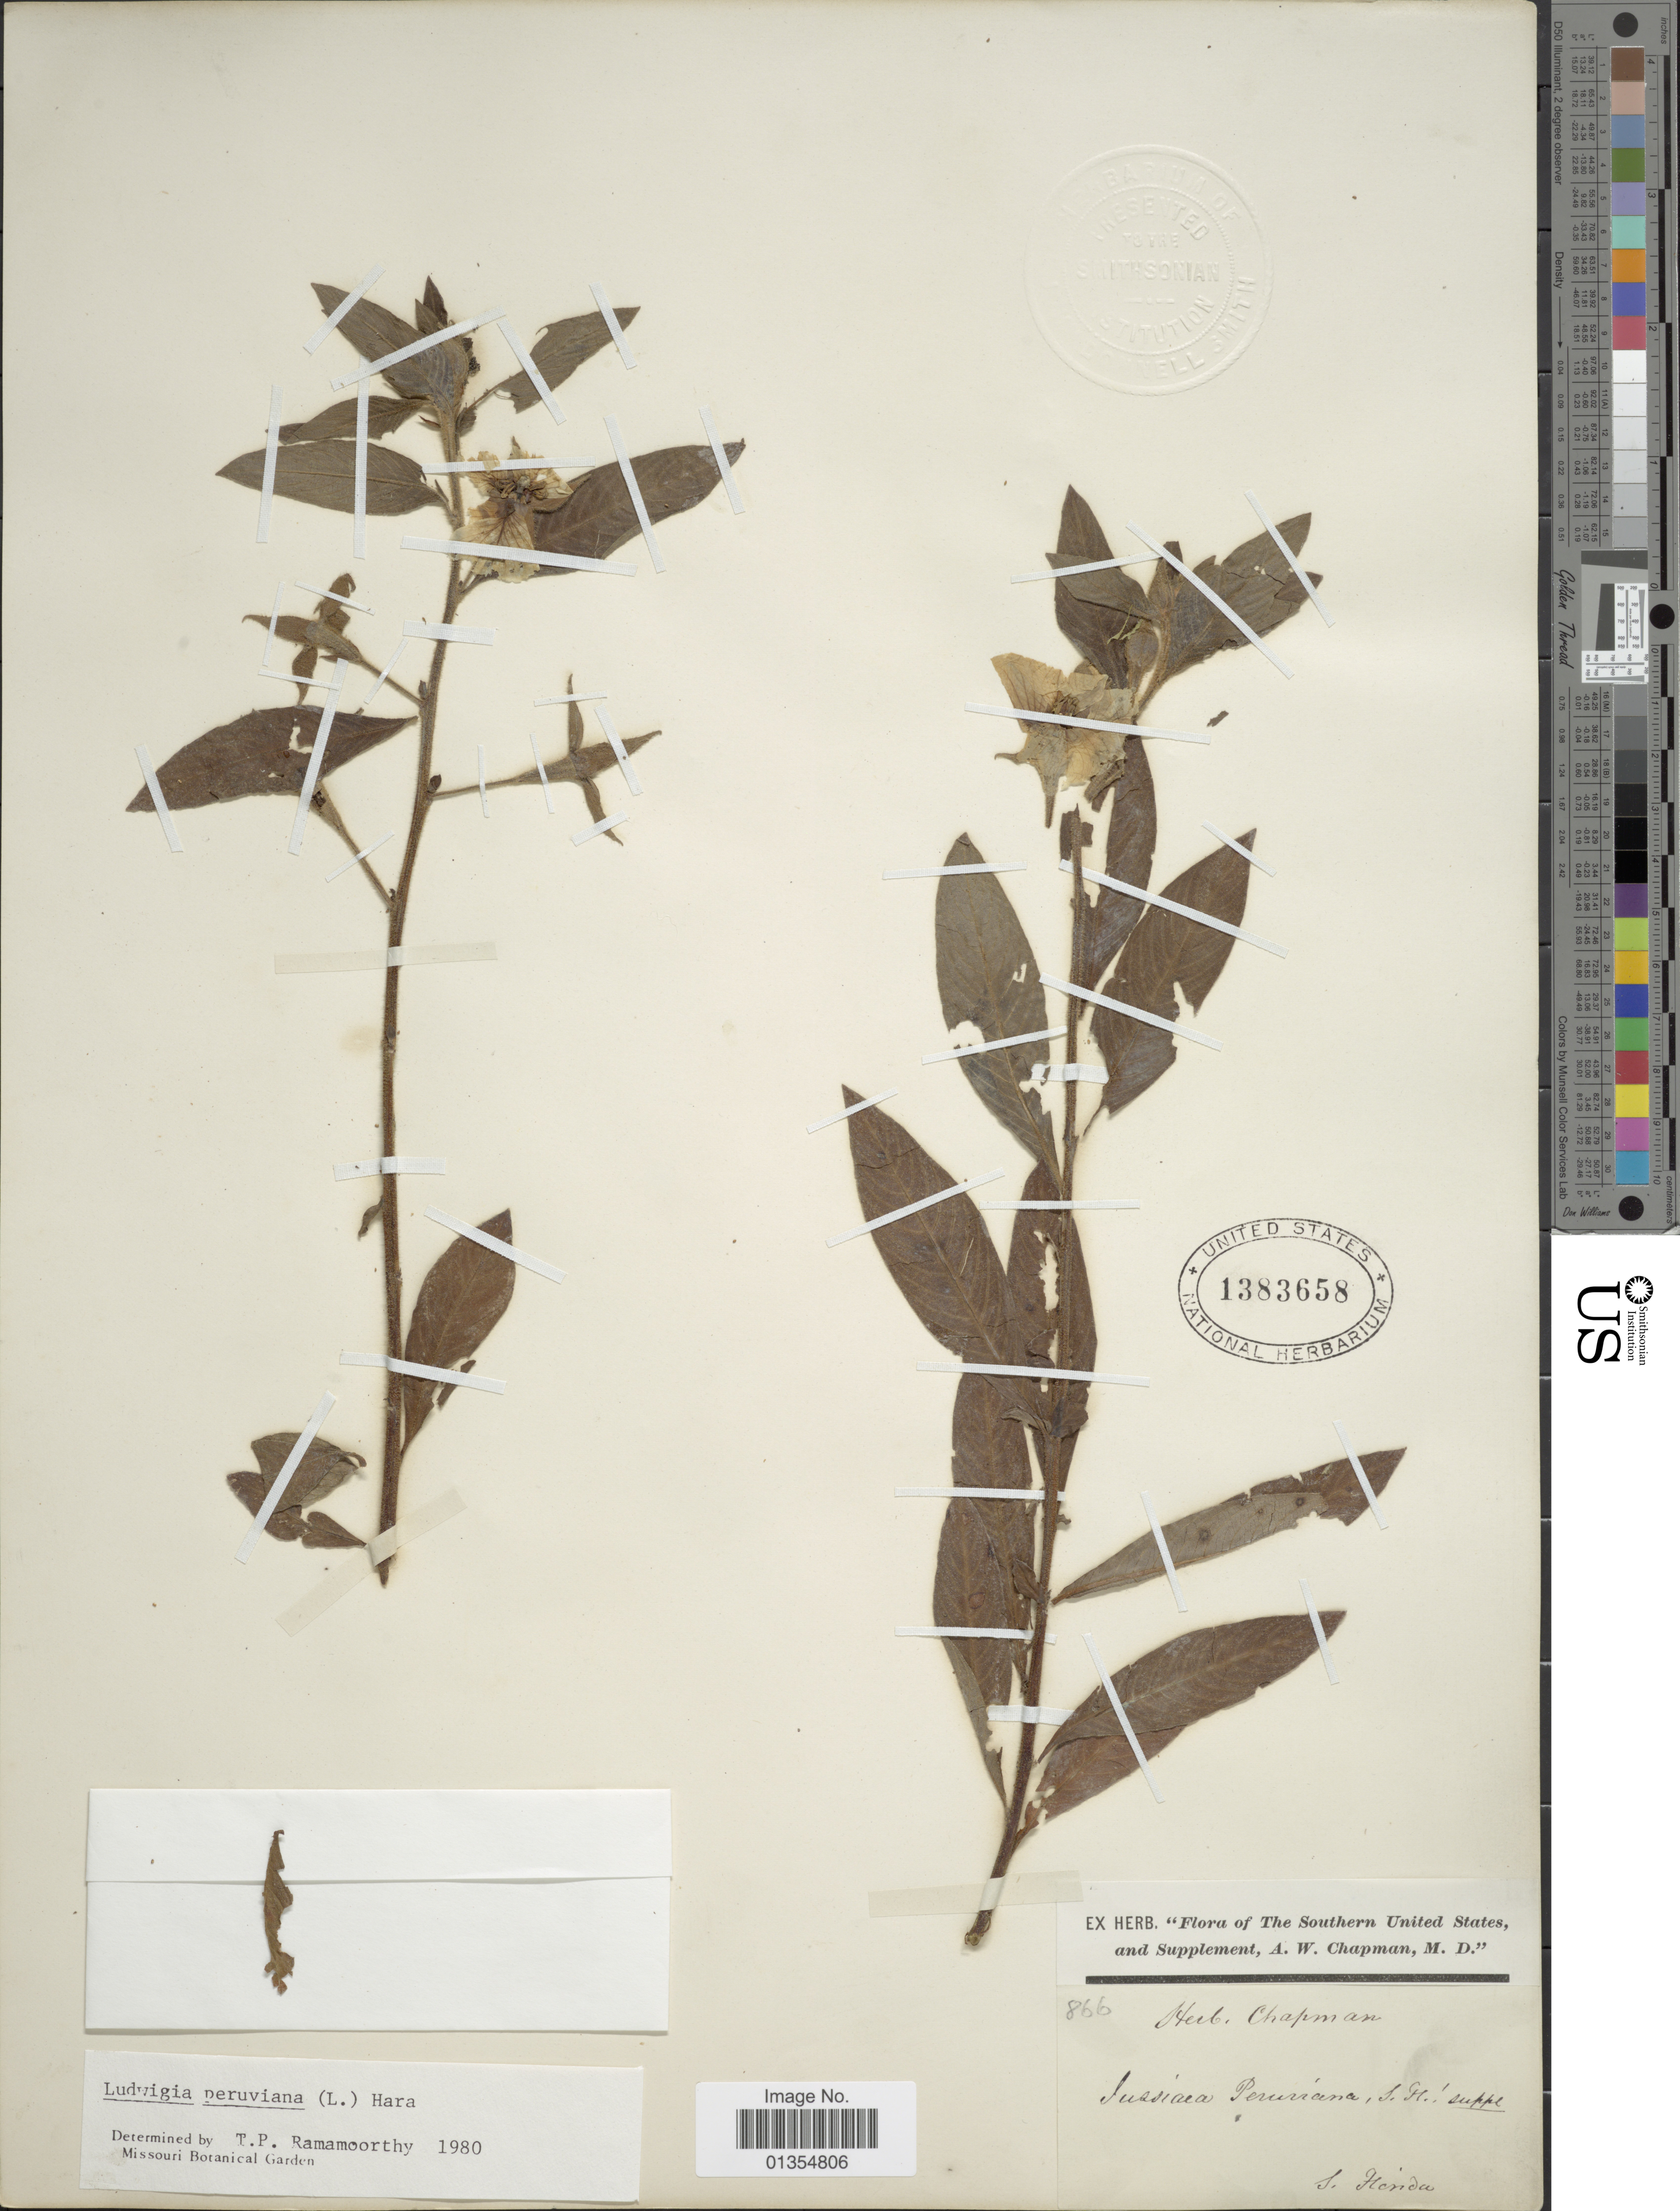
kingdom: Plantae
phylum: Tracheophyta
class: Magnoliopsida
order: Myrtales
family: Onagraceae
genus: Ludwigia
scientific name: Ludwigia peruviana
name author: (L.) H. Hara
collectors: A. W. Chapman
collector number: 866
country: United States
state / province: Florida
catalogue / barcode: US 1383658